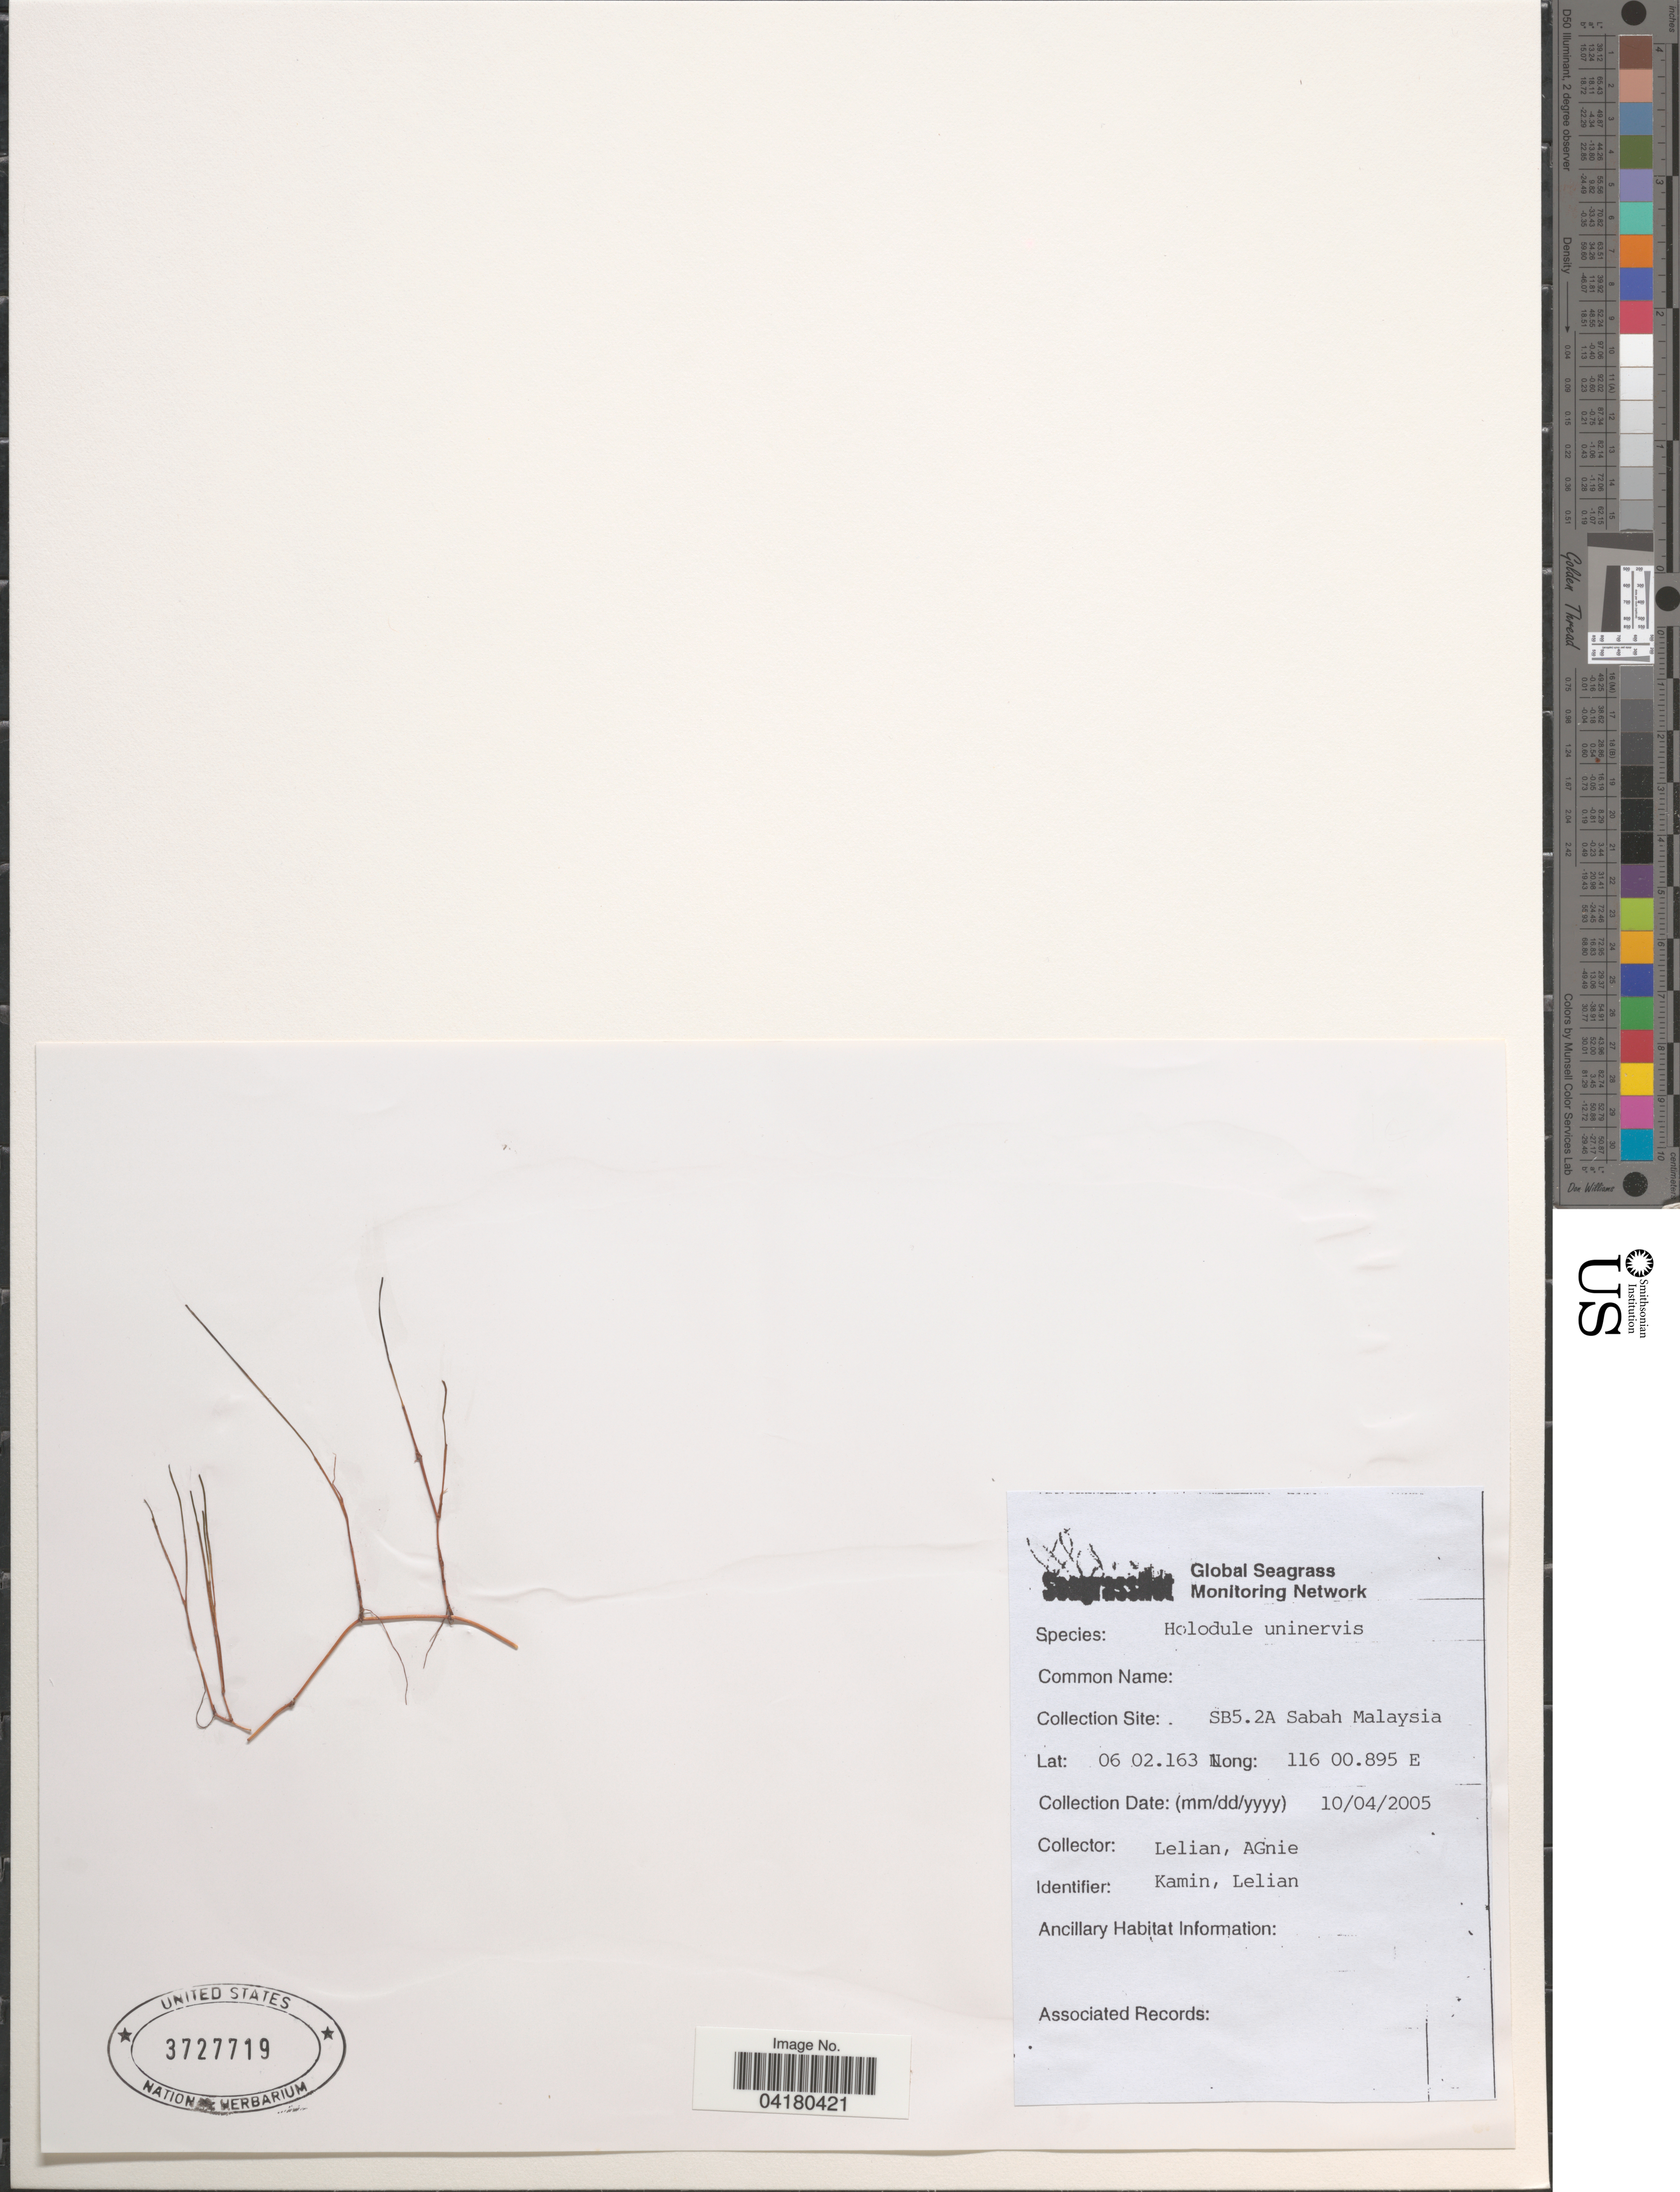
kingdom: Plantae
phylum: Tracheophyta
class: Liliopsida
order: Alismatales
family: Cymodoceaceae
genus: Halodule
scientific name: Halodule uninervis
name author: (Forssk.) Asch.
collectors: Lelian & Agnie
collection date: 2005-04-10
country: Malaysia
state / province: Sabah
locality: Collection Site: SB5.2A.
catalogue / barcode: US 3727719